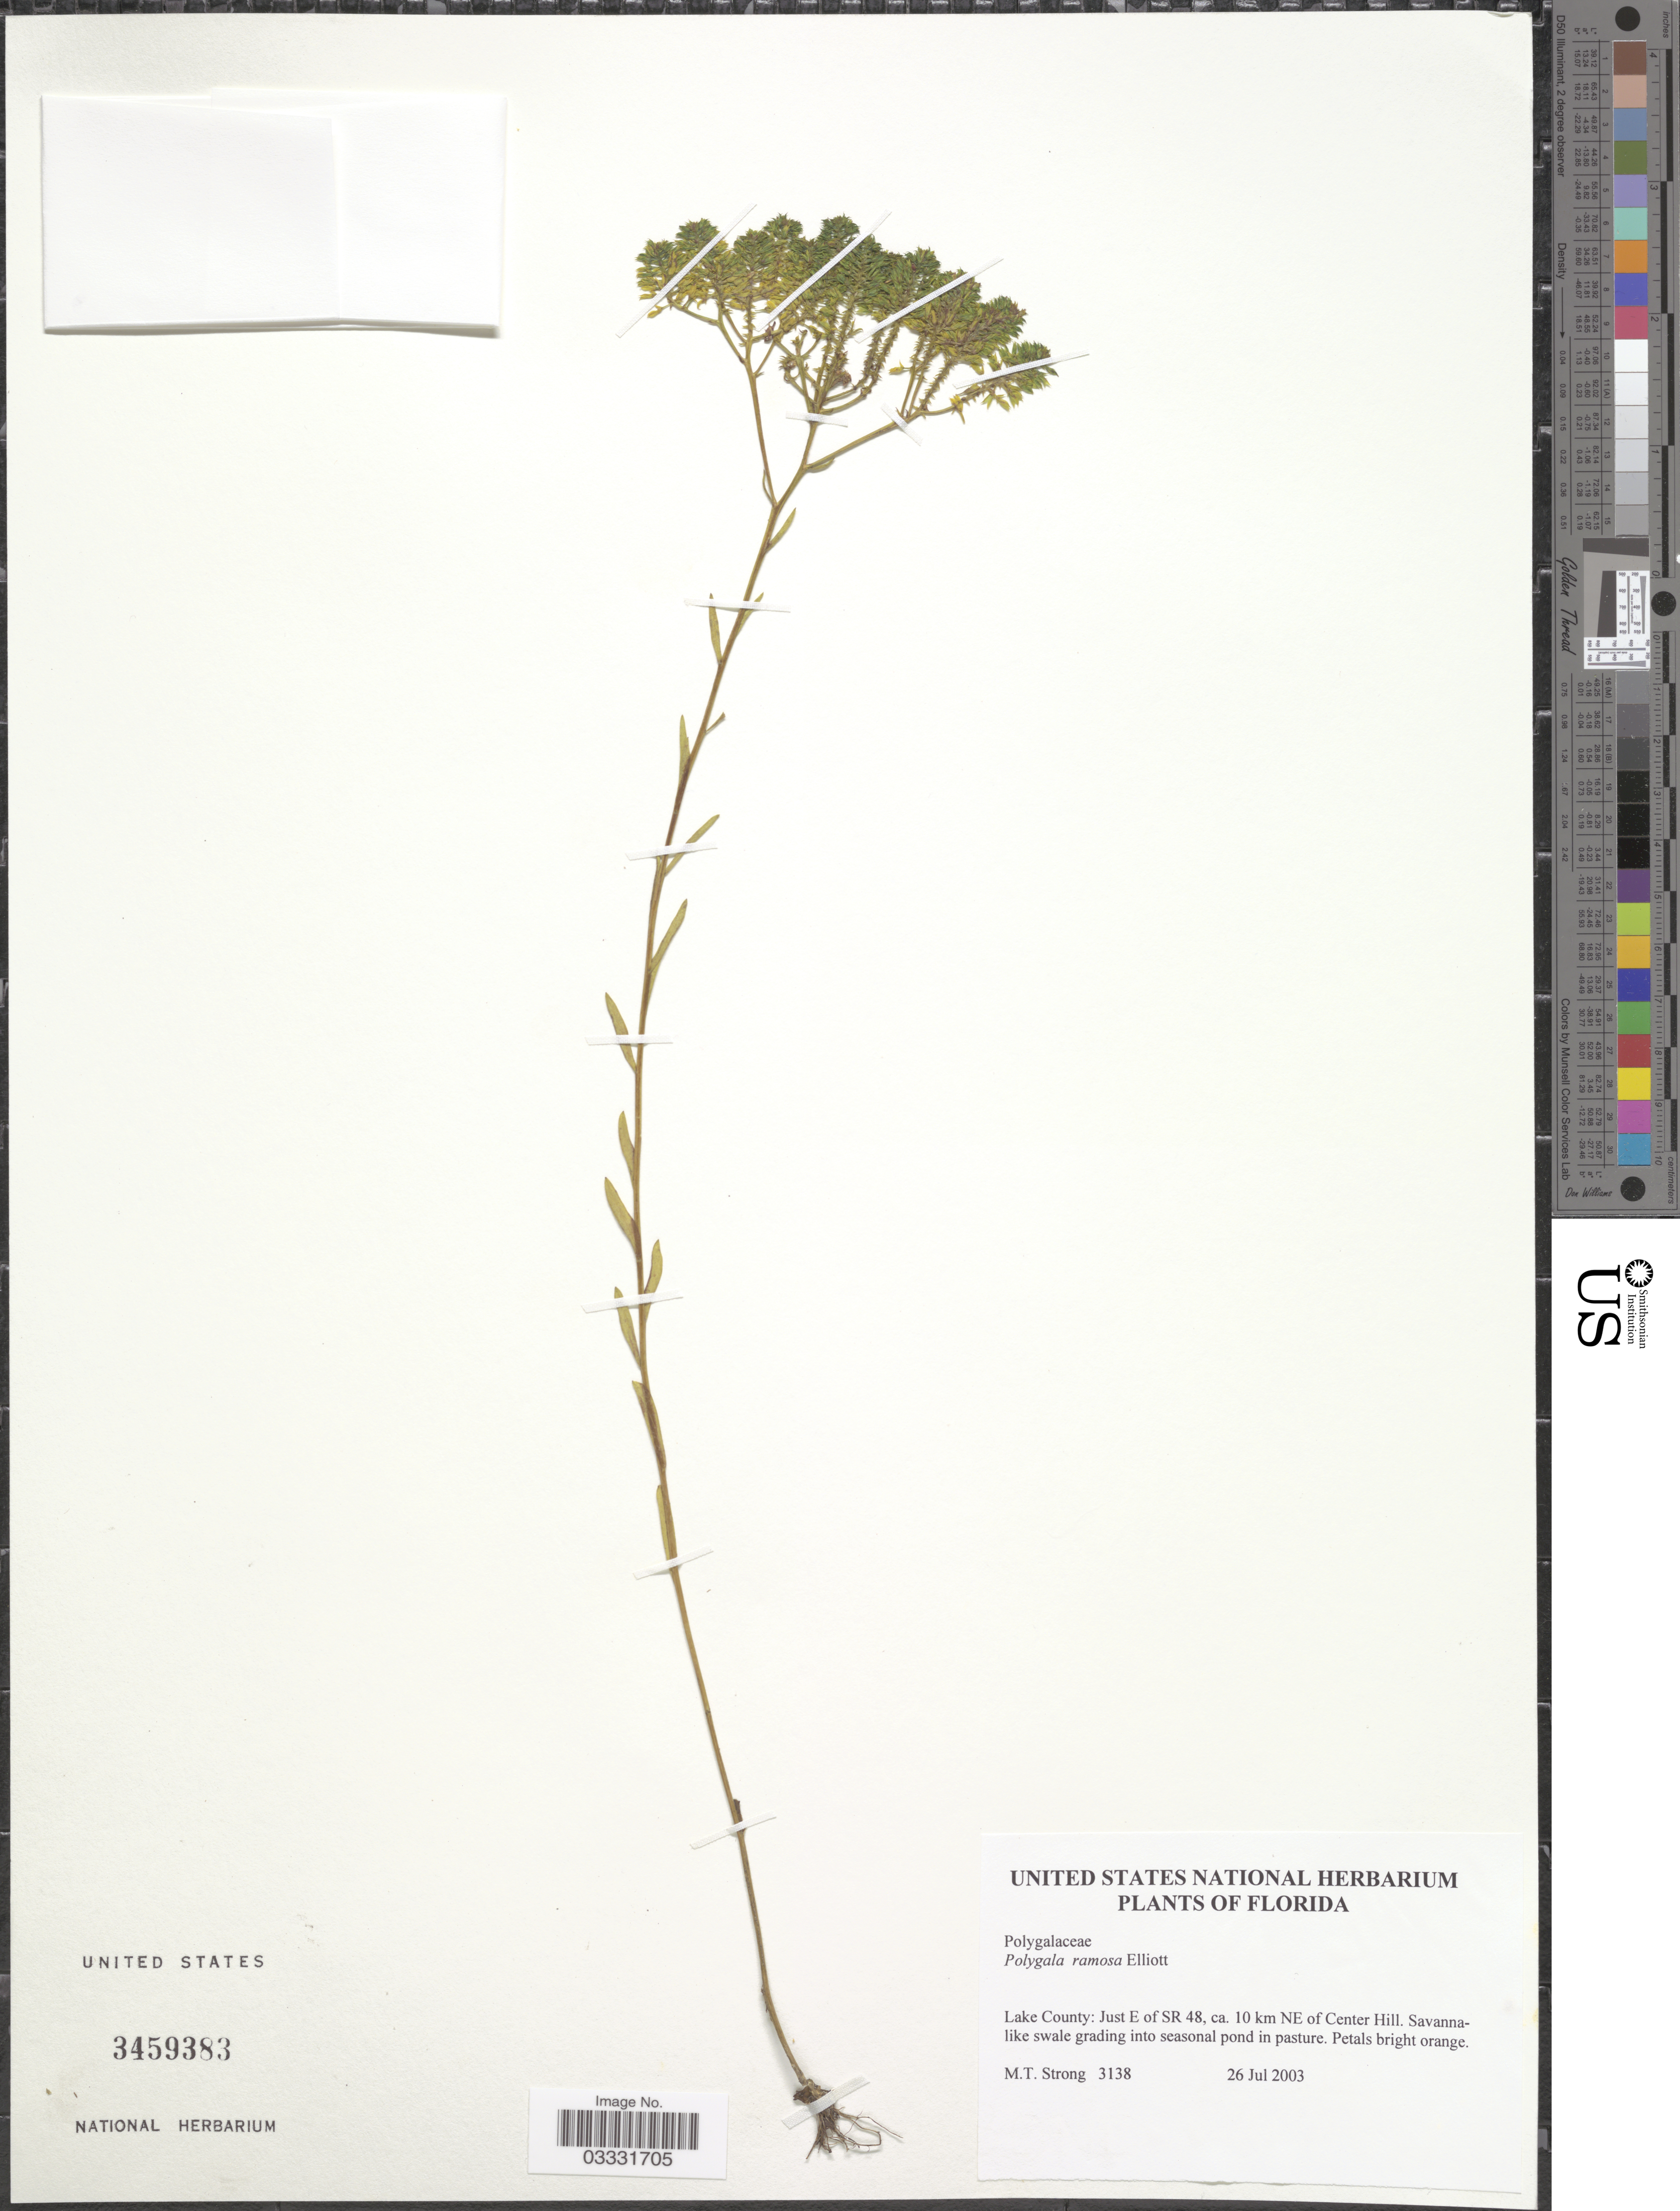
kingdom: Plantae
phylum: Tracheophyta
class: Magnoliopsida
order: Fabales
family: Polygalaceae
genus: Polygala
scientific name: Polygala ramosa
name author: Elliott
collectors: M. T. Strong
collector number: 3138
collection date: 2003-07-26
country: United States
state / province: Florida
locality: Lake County: Just E of SR 48, ca. 10 km NE of Center Hill.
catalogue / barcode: US 3459383